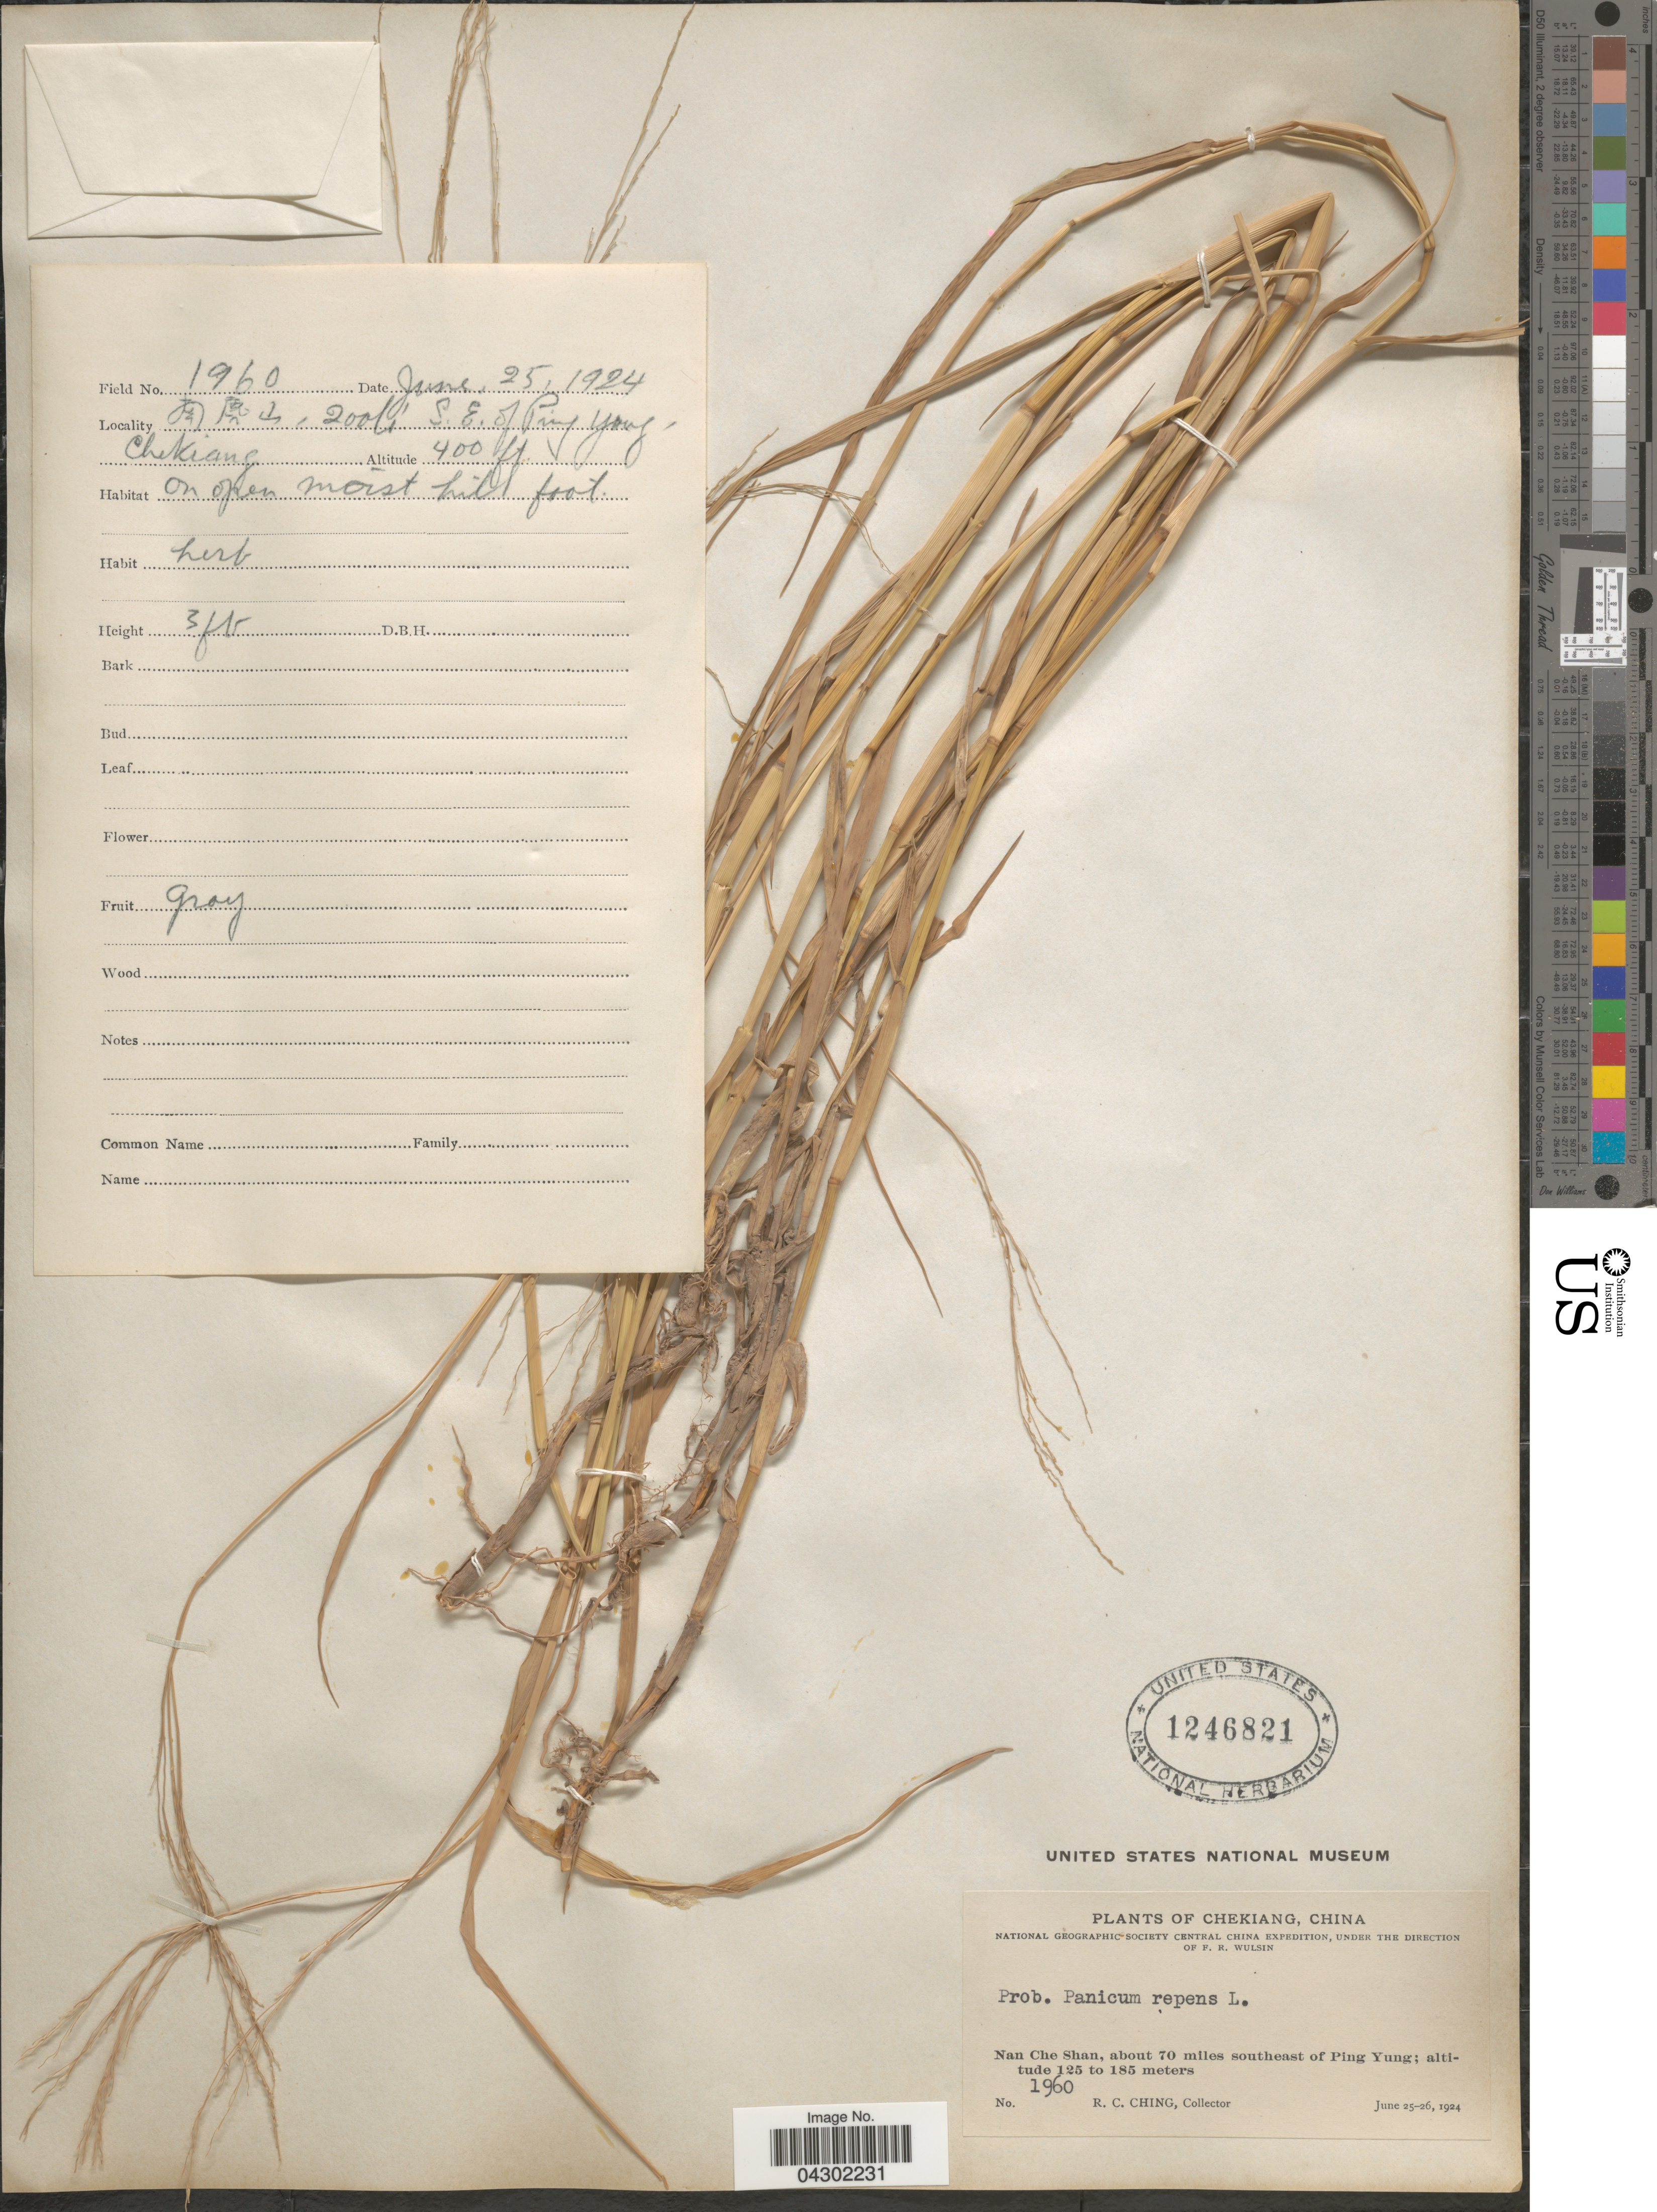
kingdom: Plantae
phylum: Tracheophyta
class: Liliopsida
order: Poales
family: Poaceae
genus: Panicum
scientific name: Panicum repens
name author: L.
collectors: R. C. Ching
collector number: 1960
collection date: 1924-06-25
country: China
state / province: Zhejiang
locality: Chekiang. National Geographic Society Central China Expedition. Nan Che Shan, about 70 miles southeast of Ping Yung.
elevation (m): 122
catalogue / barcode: US 1246821